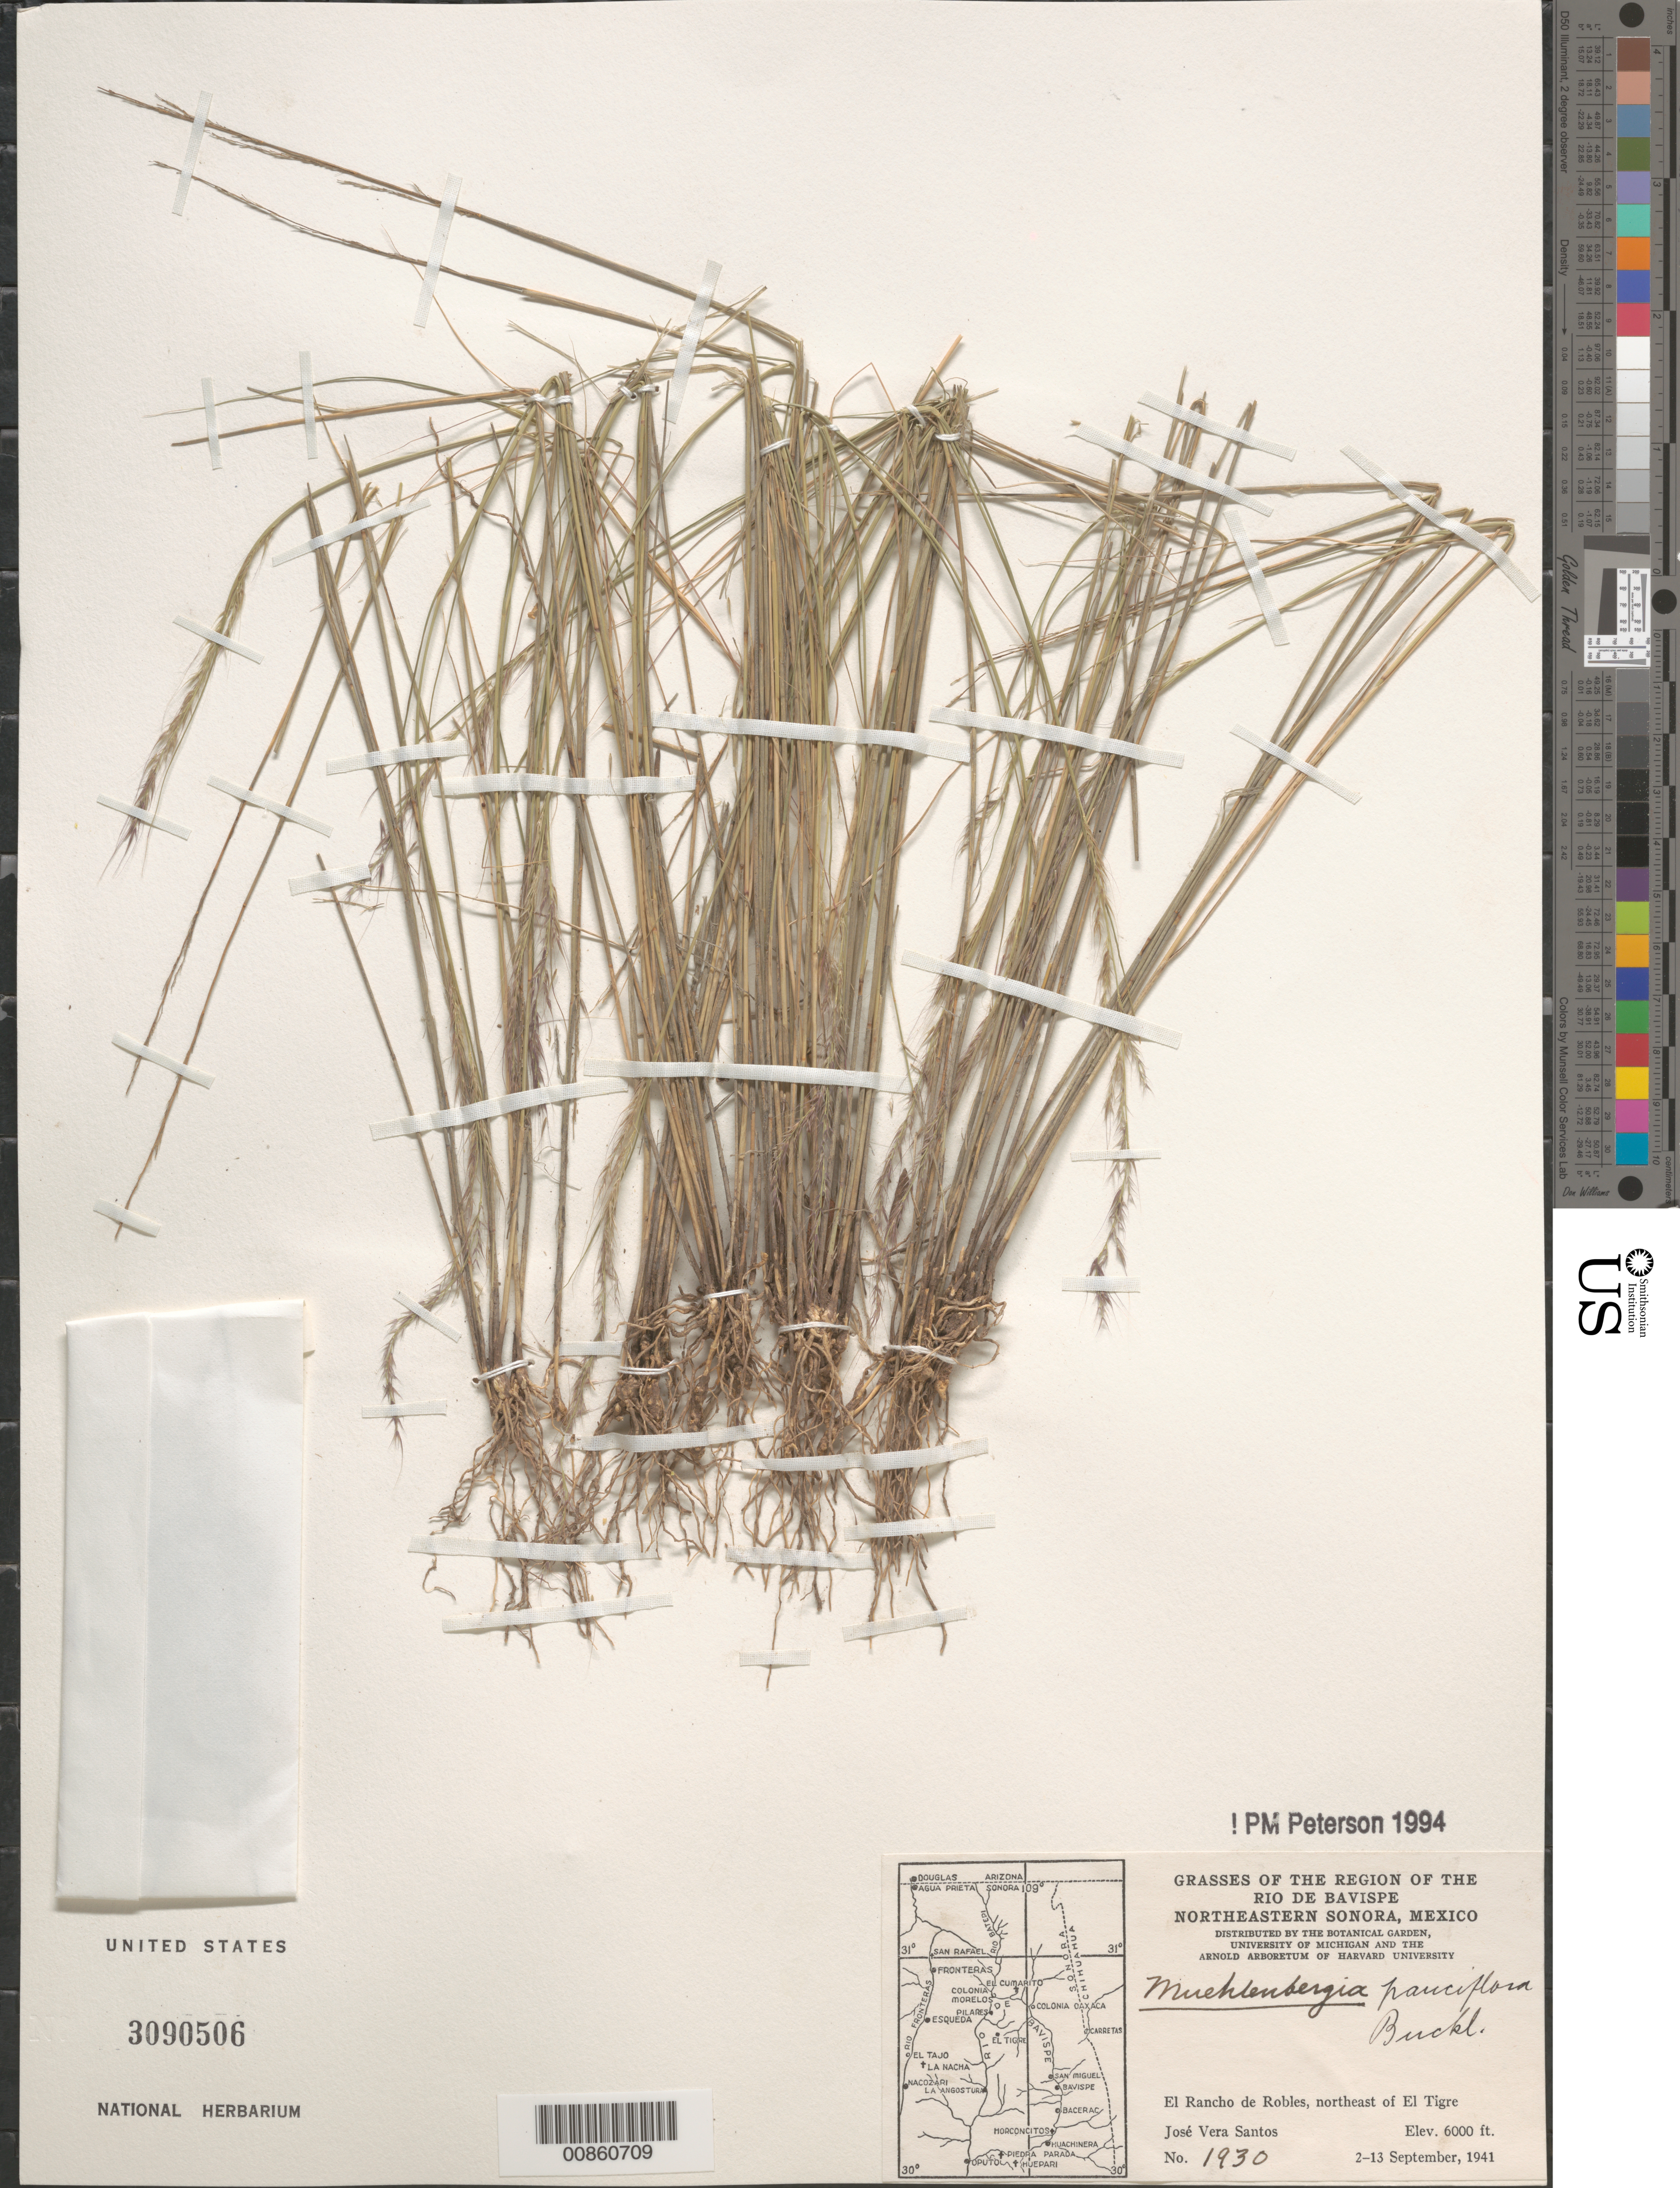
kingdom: Plantae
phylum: Tracheophyta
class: Liliopsida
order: Poales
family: Poaceae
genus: Muhlenbergia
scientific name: Muhlenbergia pauciflora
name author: Buckley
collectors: J. Vera Santos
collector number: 1930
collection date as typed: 13 Sep 1941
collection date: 1941-09-13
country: Mexico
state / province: Sonora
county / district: Bavispe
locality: El Rancho de Robles, NE of El Tigre, Rio de Bavispe region, Son.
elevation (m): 1829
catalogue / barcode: US 3090506